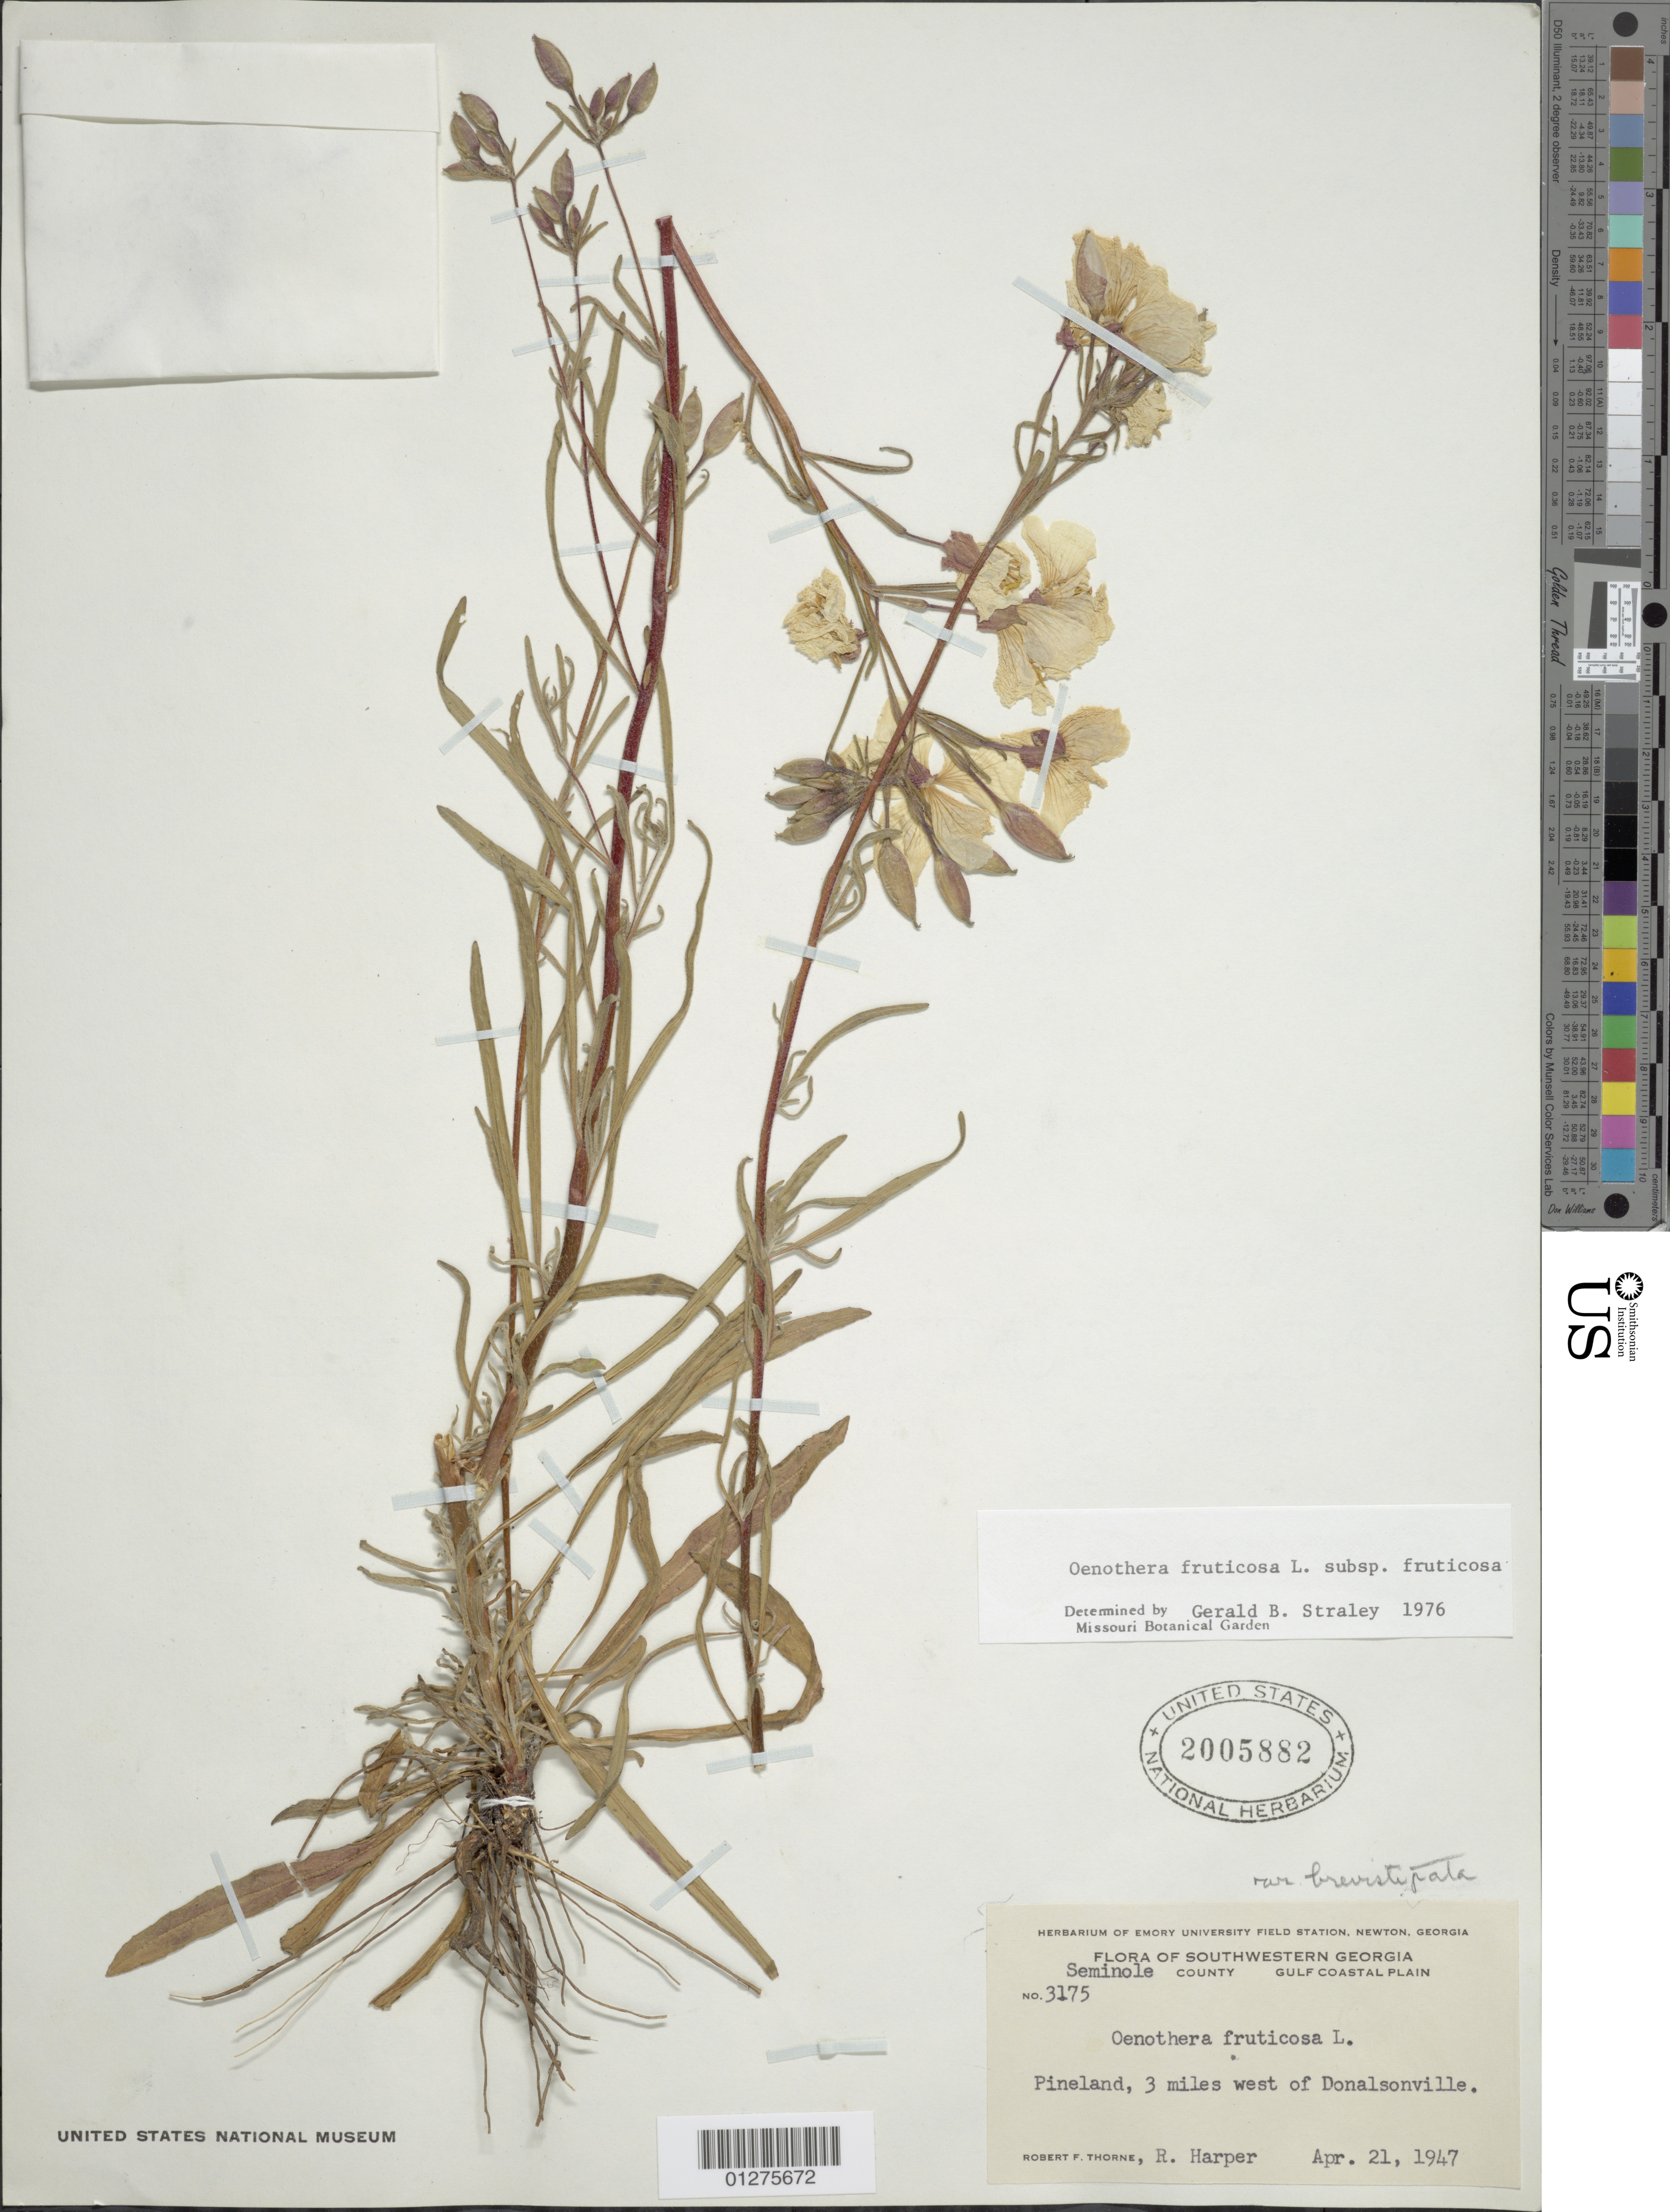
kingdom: Plantae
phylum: Tracheophyta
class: Magnoliopsida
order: Myrtales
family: Onagraceae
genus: Oenothera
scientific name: Oenothera fruticosa subsp. fruticosa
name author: L.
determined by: Straley, G. B.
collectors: R. F. Thorne & R. Harper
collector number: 3175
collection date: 1947-04-21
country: United States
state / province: Georgia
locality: Pineland, 3 miles west of Donalsonville.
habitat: Pineland.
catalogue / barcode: US 2005882